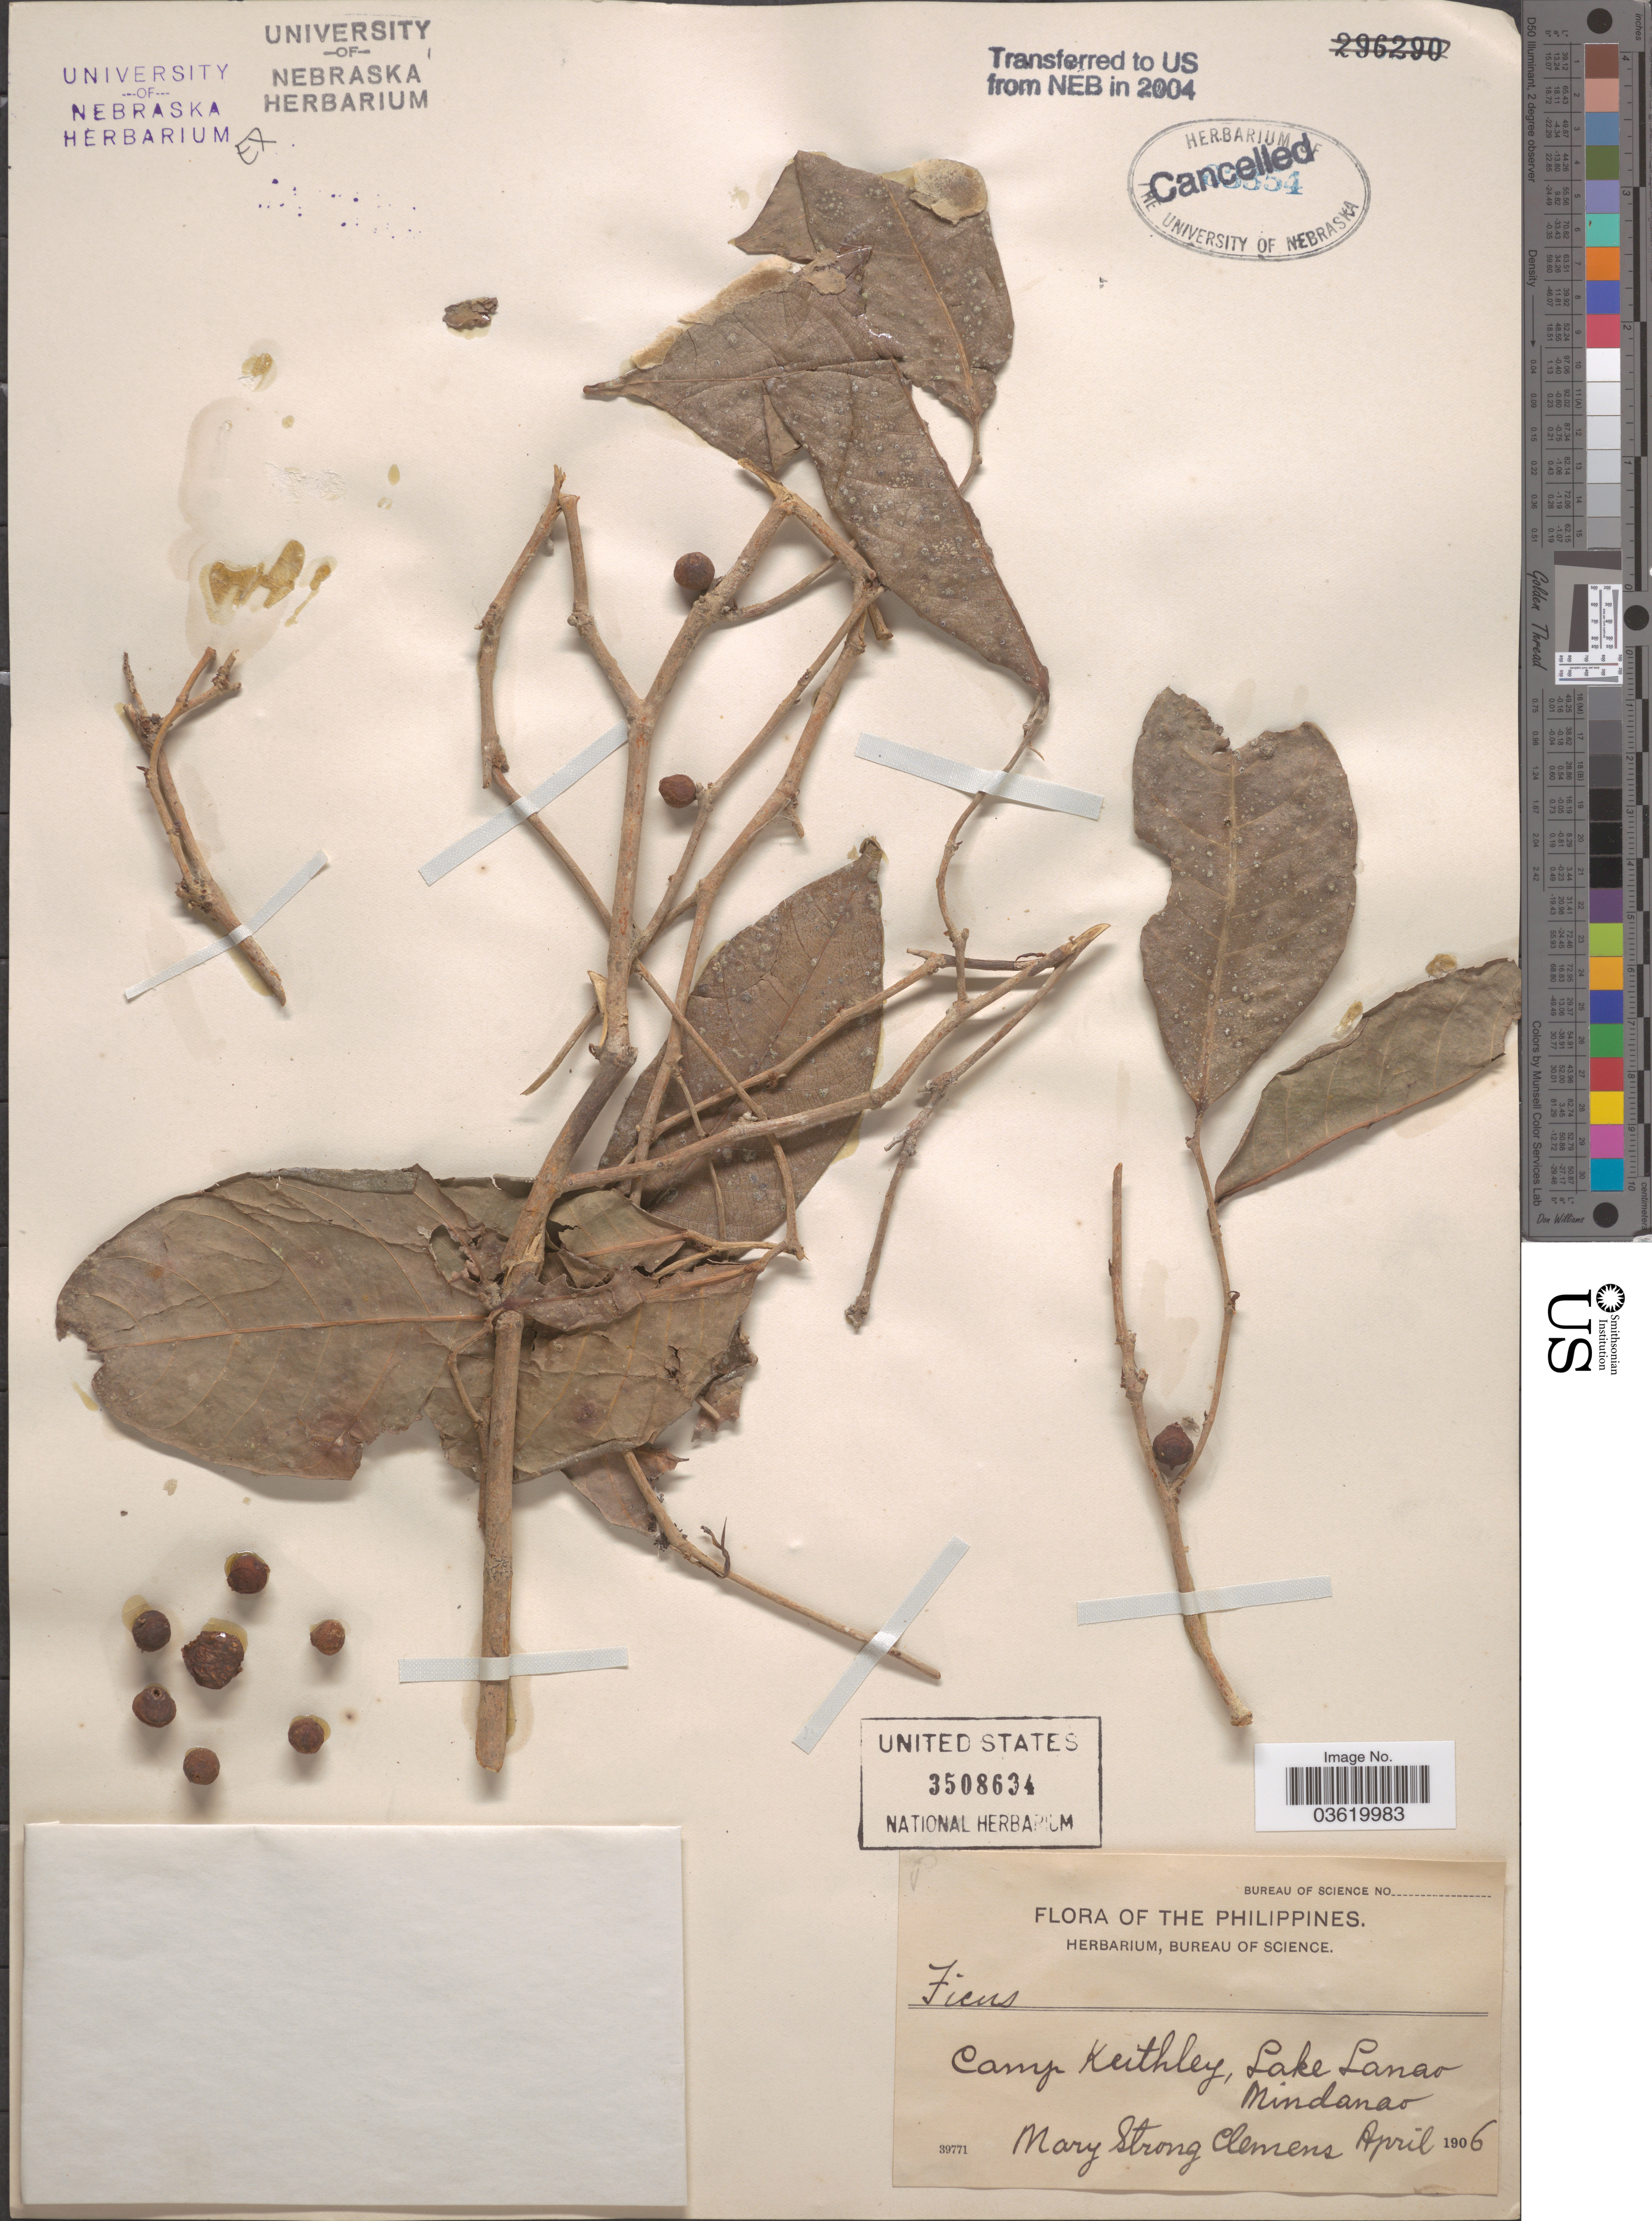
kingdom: Plantae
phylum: Tracheophyta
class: Magnoliopsida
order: Rosales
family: Moraceae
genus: Ficus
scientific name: Ficus sp.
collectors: M. S. Clemens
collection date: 1906-04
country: Philippines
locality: Camp Keithley, Lake Lanao, Mindanao.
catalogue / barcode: US 3508634